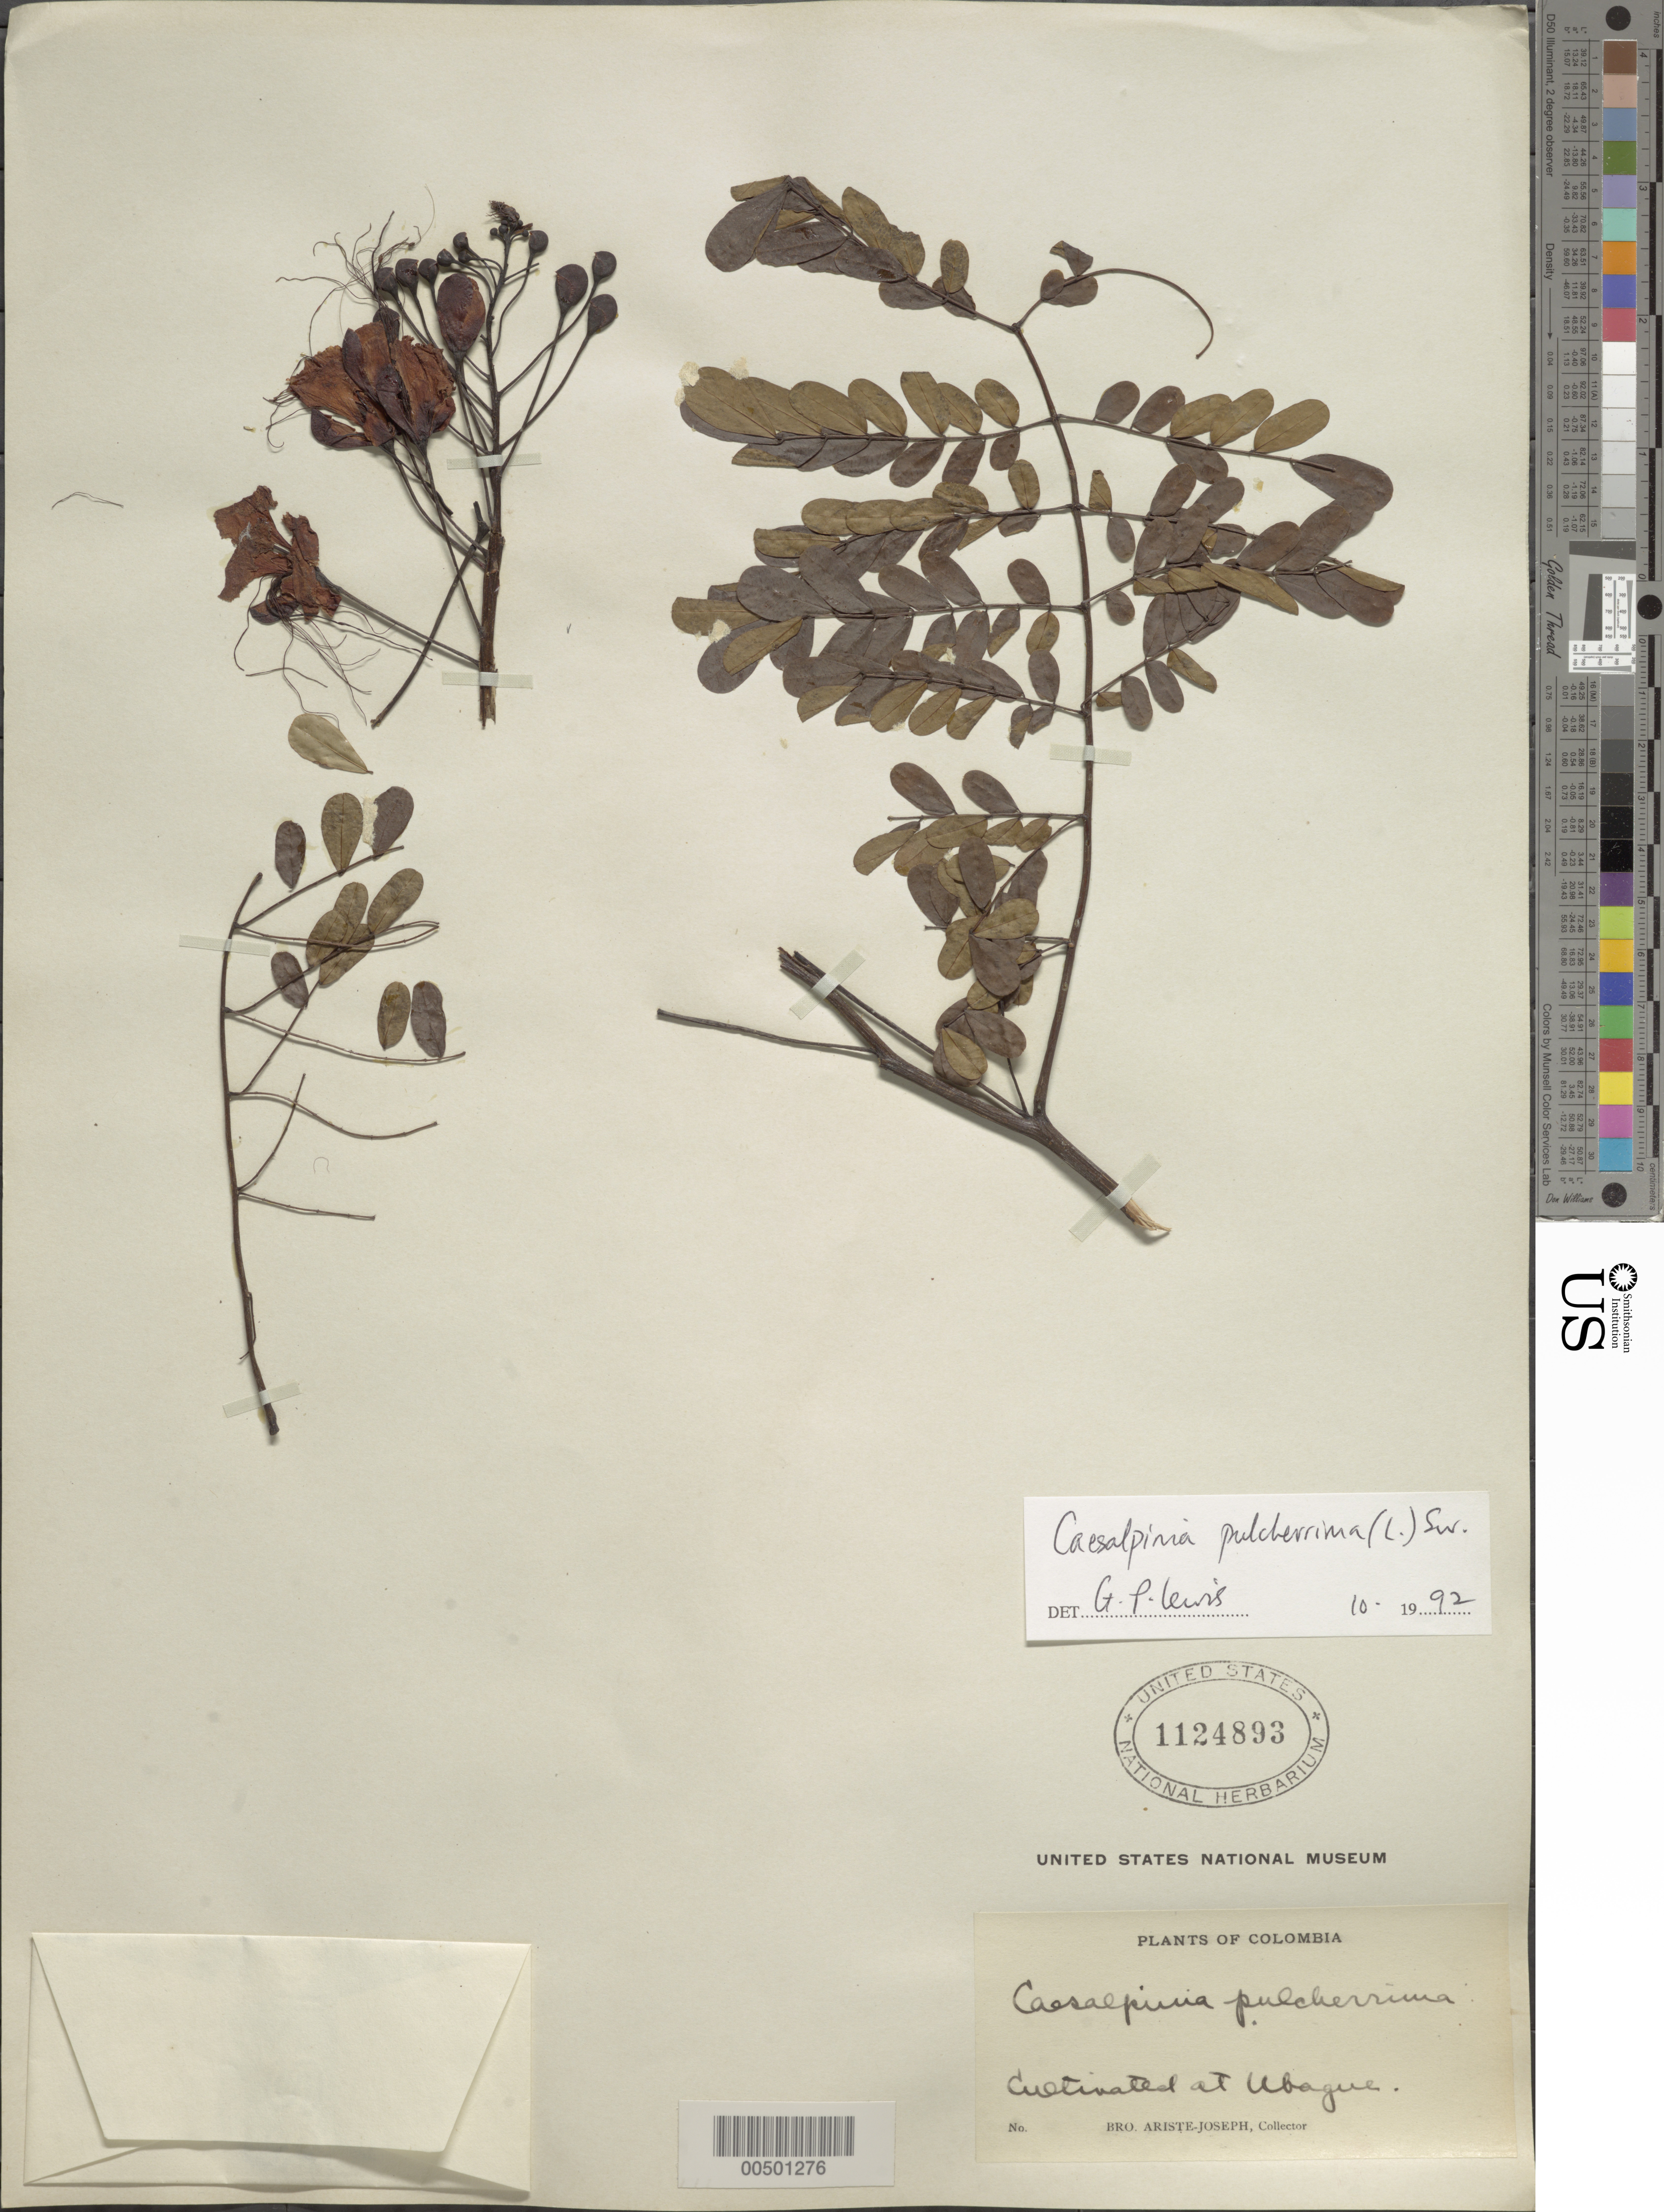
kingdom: Plantae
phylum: Tracheophyta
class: Magnoliopsida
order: Fabales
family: Fabaceae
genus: Caesalpinia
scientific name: Caesalpinia pulcherrima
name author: (L.) Sw.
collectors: Bro. Ariste-Joseph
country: Colombia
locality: Cultivated at Ubaque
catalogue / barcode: US 1124893